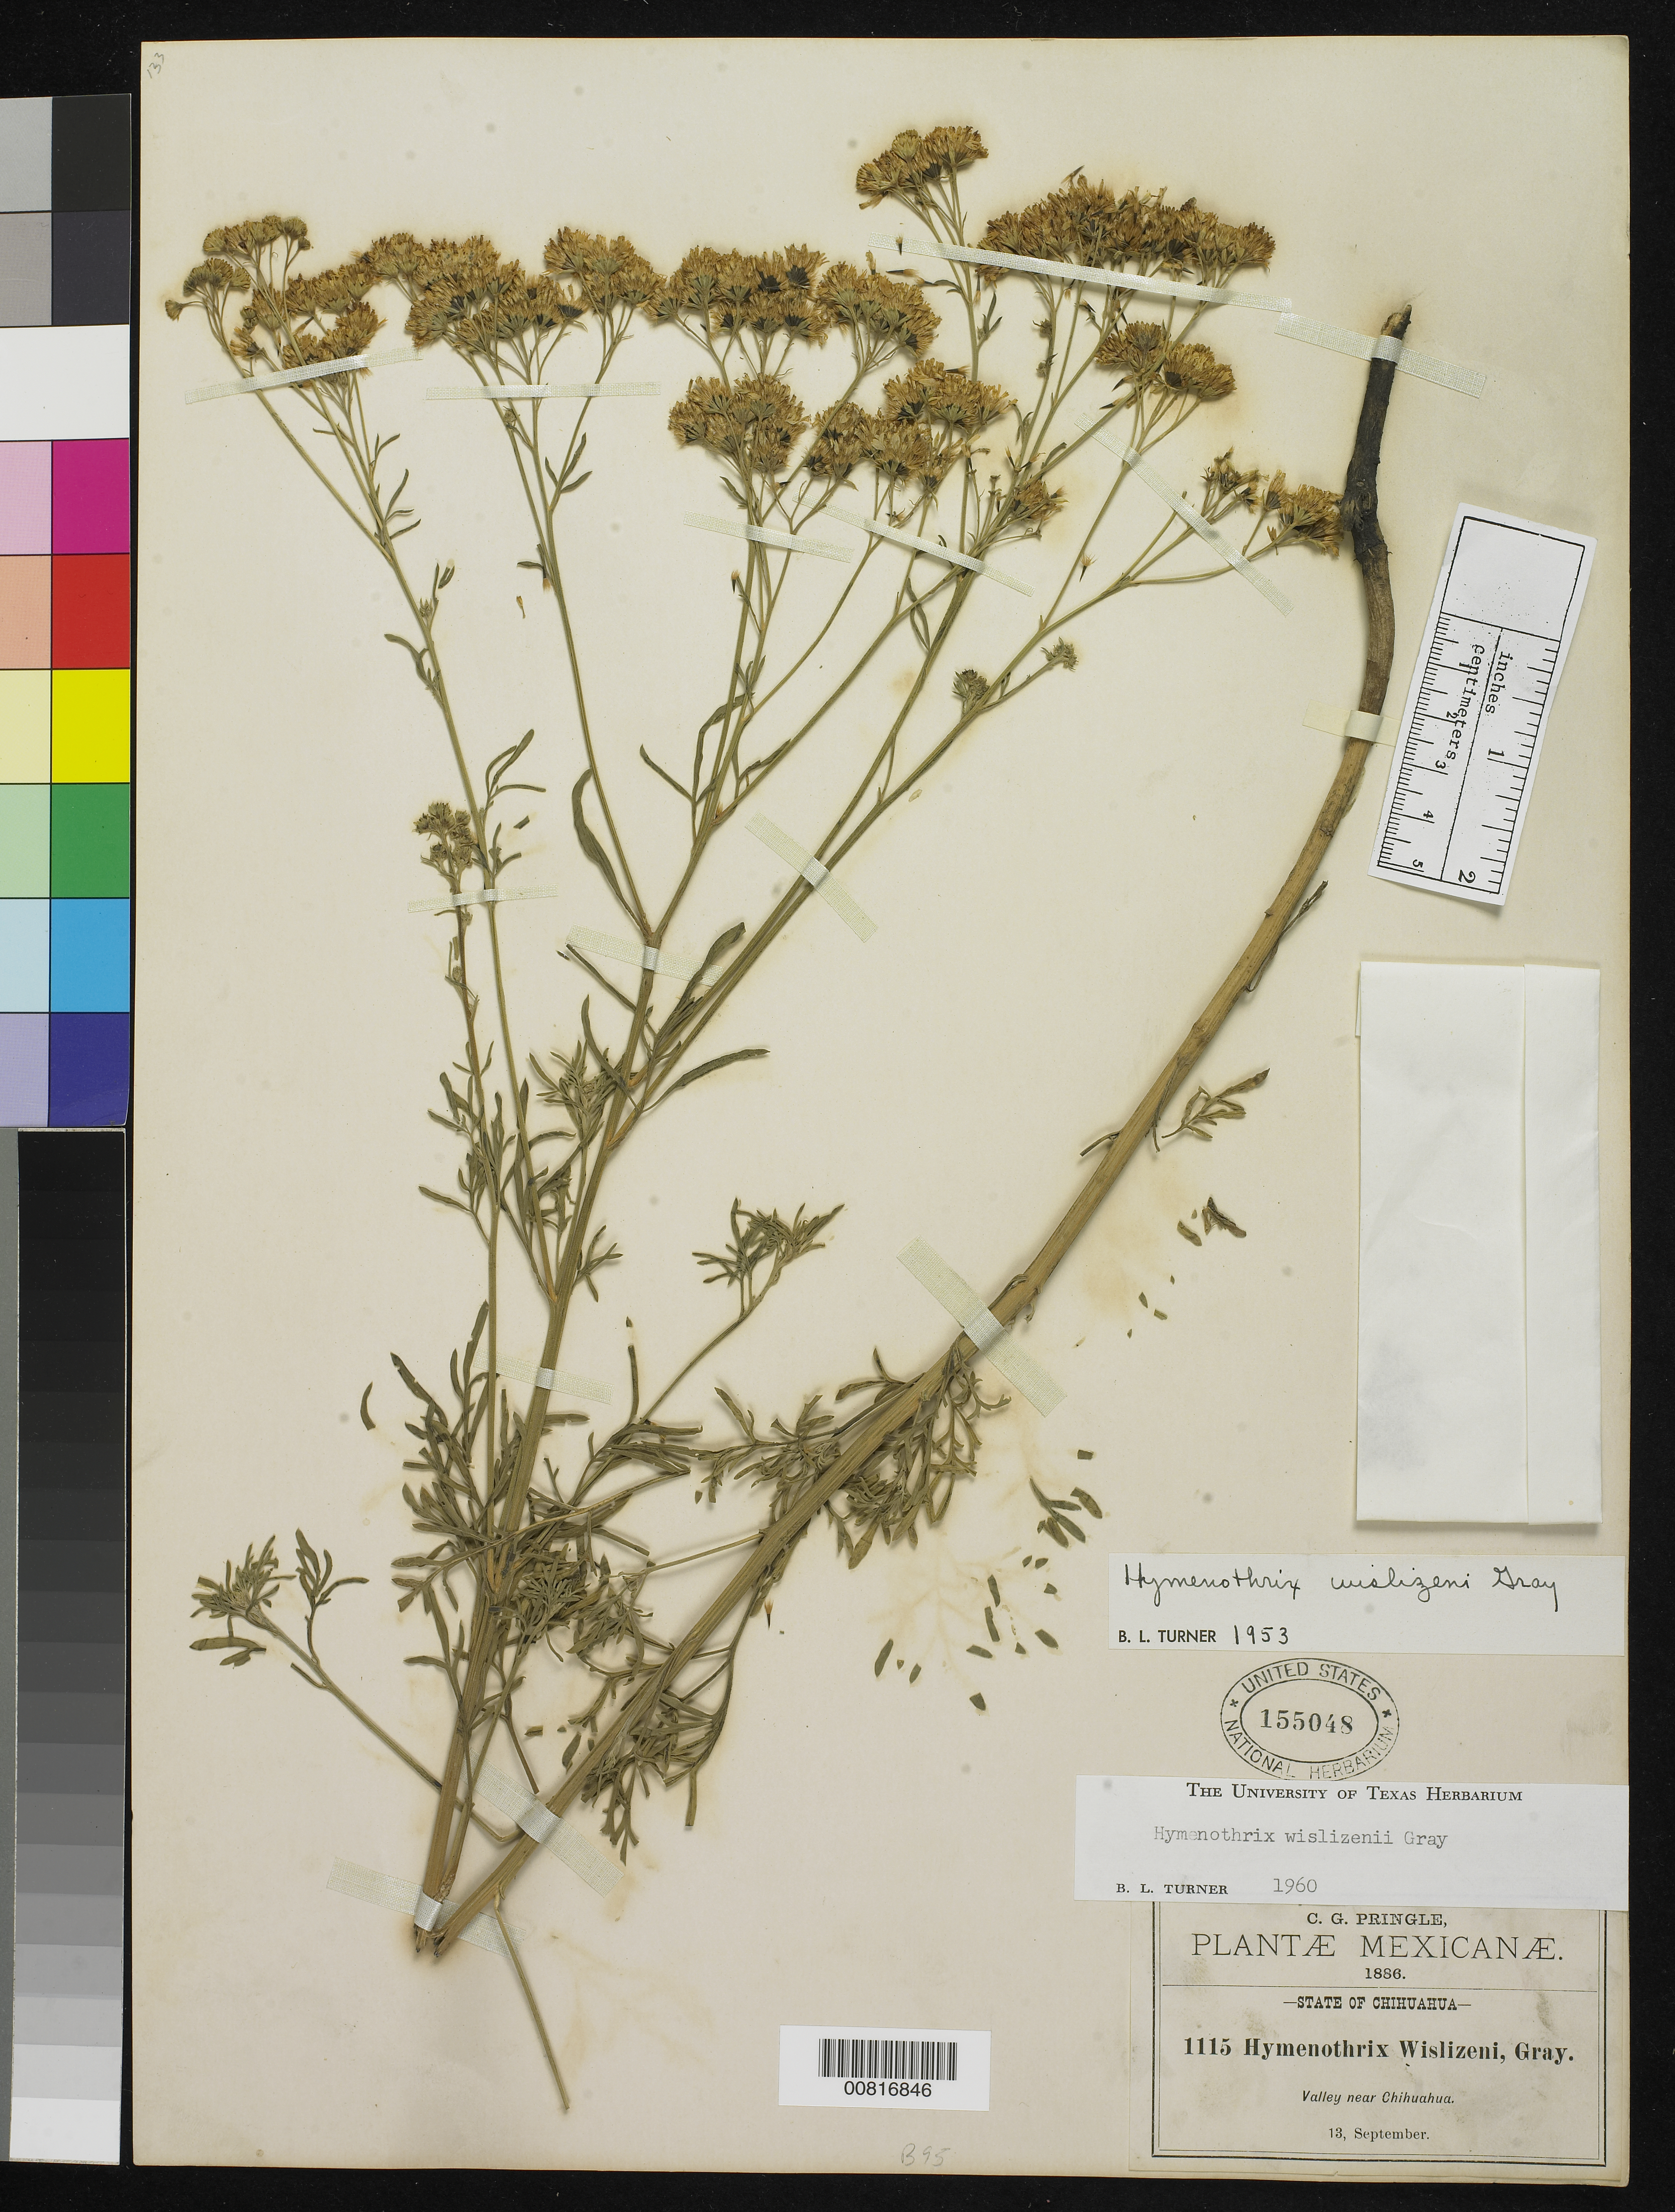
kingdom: Plantae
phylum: Tracheophyta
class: Magnoliopsida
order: Asterales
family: Asteraceae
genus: Hymenothrix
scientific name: Hymenothrix wislizenii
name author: A. Gray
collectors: C. G. Pringle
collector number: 1115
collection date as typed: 13 Sep 1886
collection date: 1886-09-13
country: Mexico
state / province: Chihuahua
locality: Valley near Chihuahua.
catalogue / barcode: US 155048